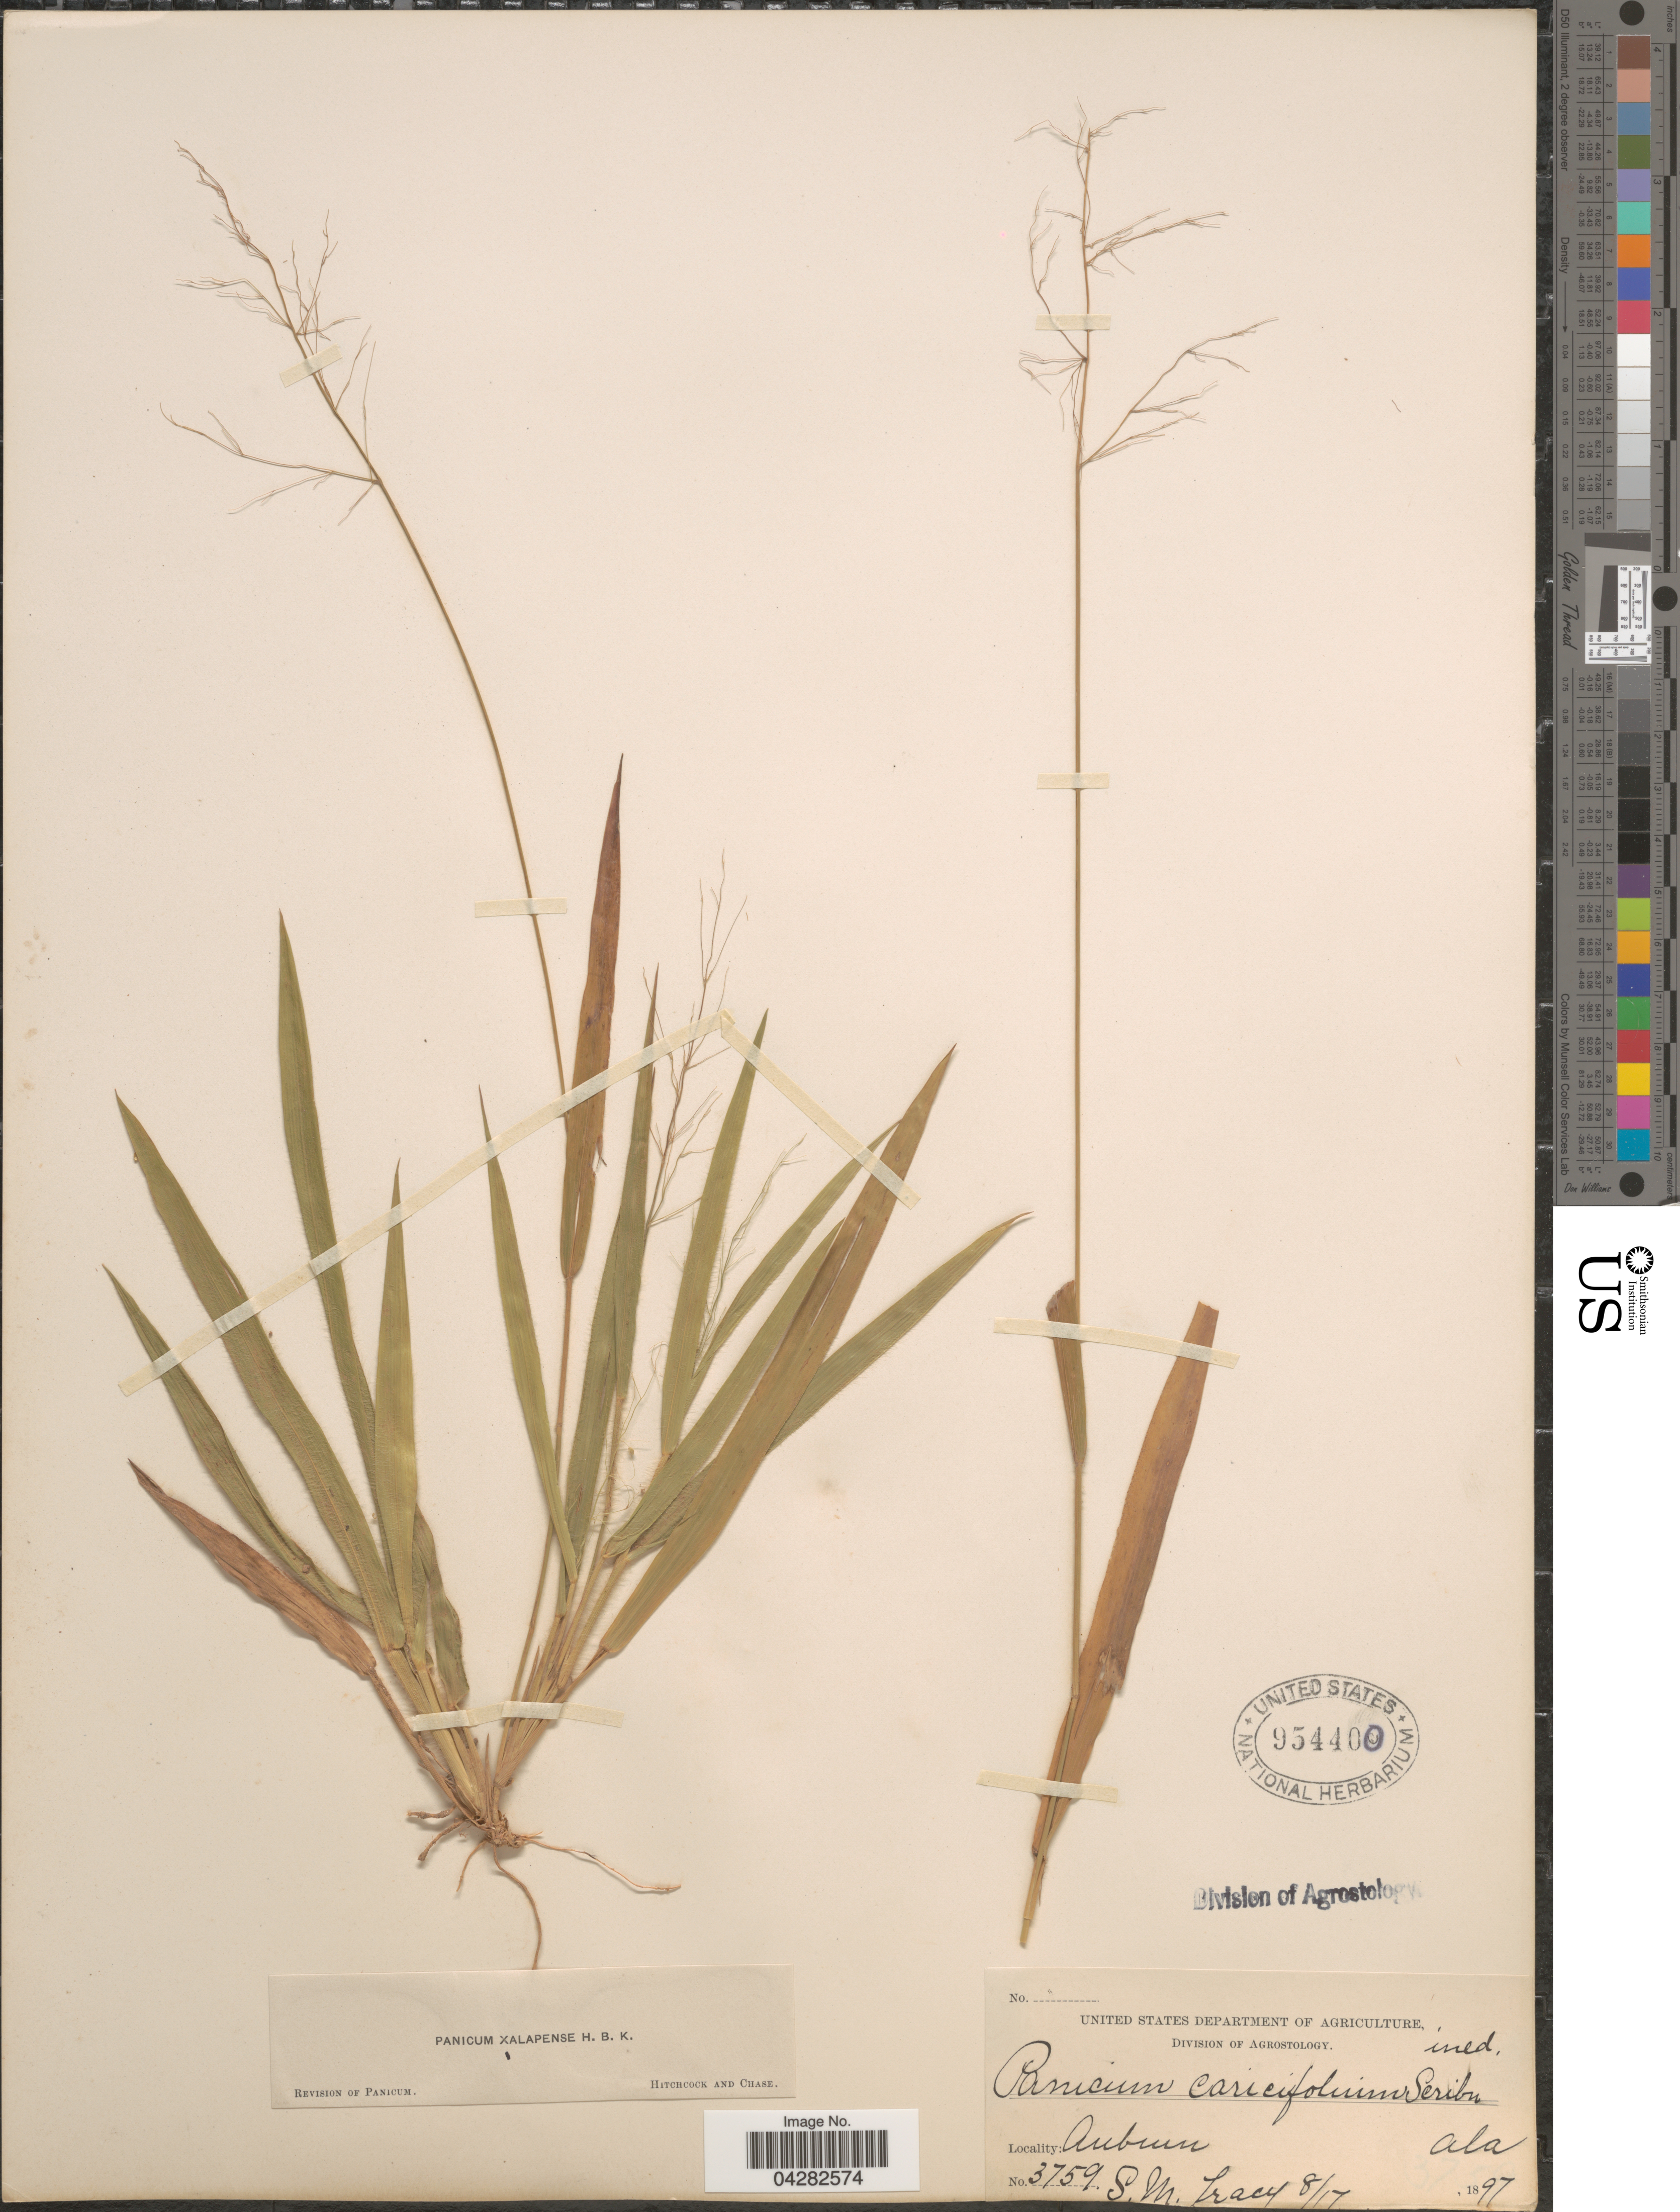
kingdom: Plantae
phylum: Tracheophyta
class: Liliopsida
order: Poales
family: Poaceae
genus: Dichanthelium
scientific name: Dichanthelium laxiflorum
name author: (Lam.) Gould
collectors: S. M. Tracy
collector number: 3759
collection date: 1897-08-17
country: United States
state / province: Alabama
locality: Auburn.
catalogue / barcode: US 954400